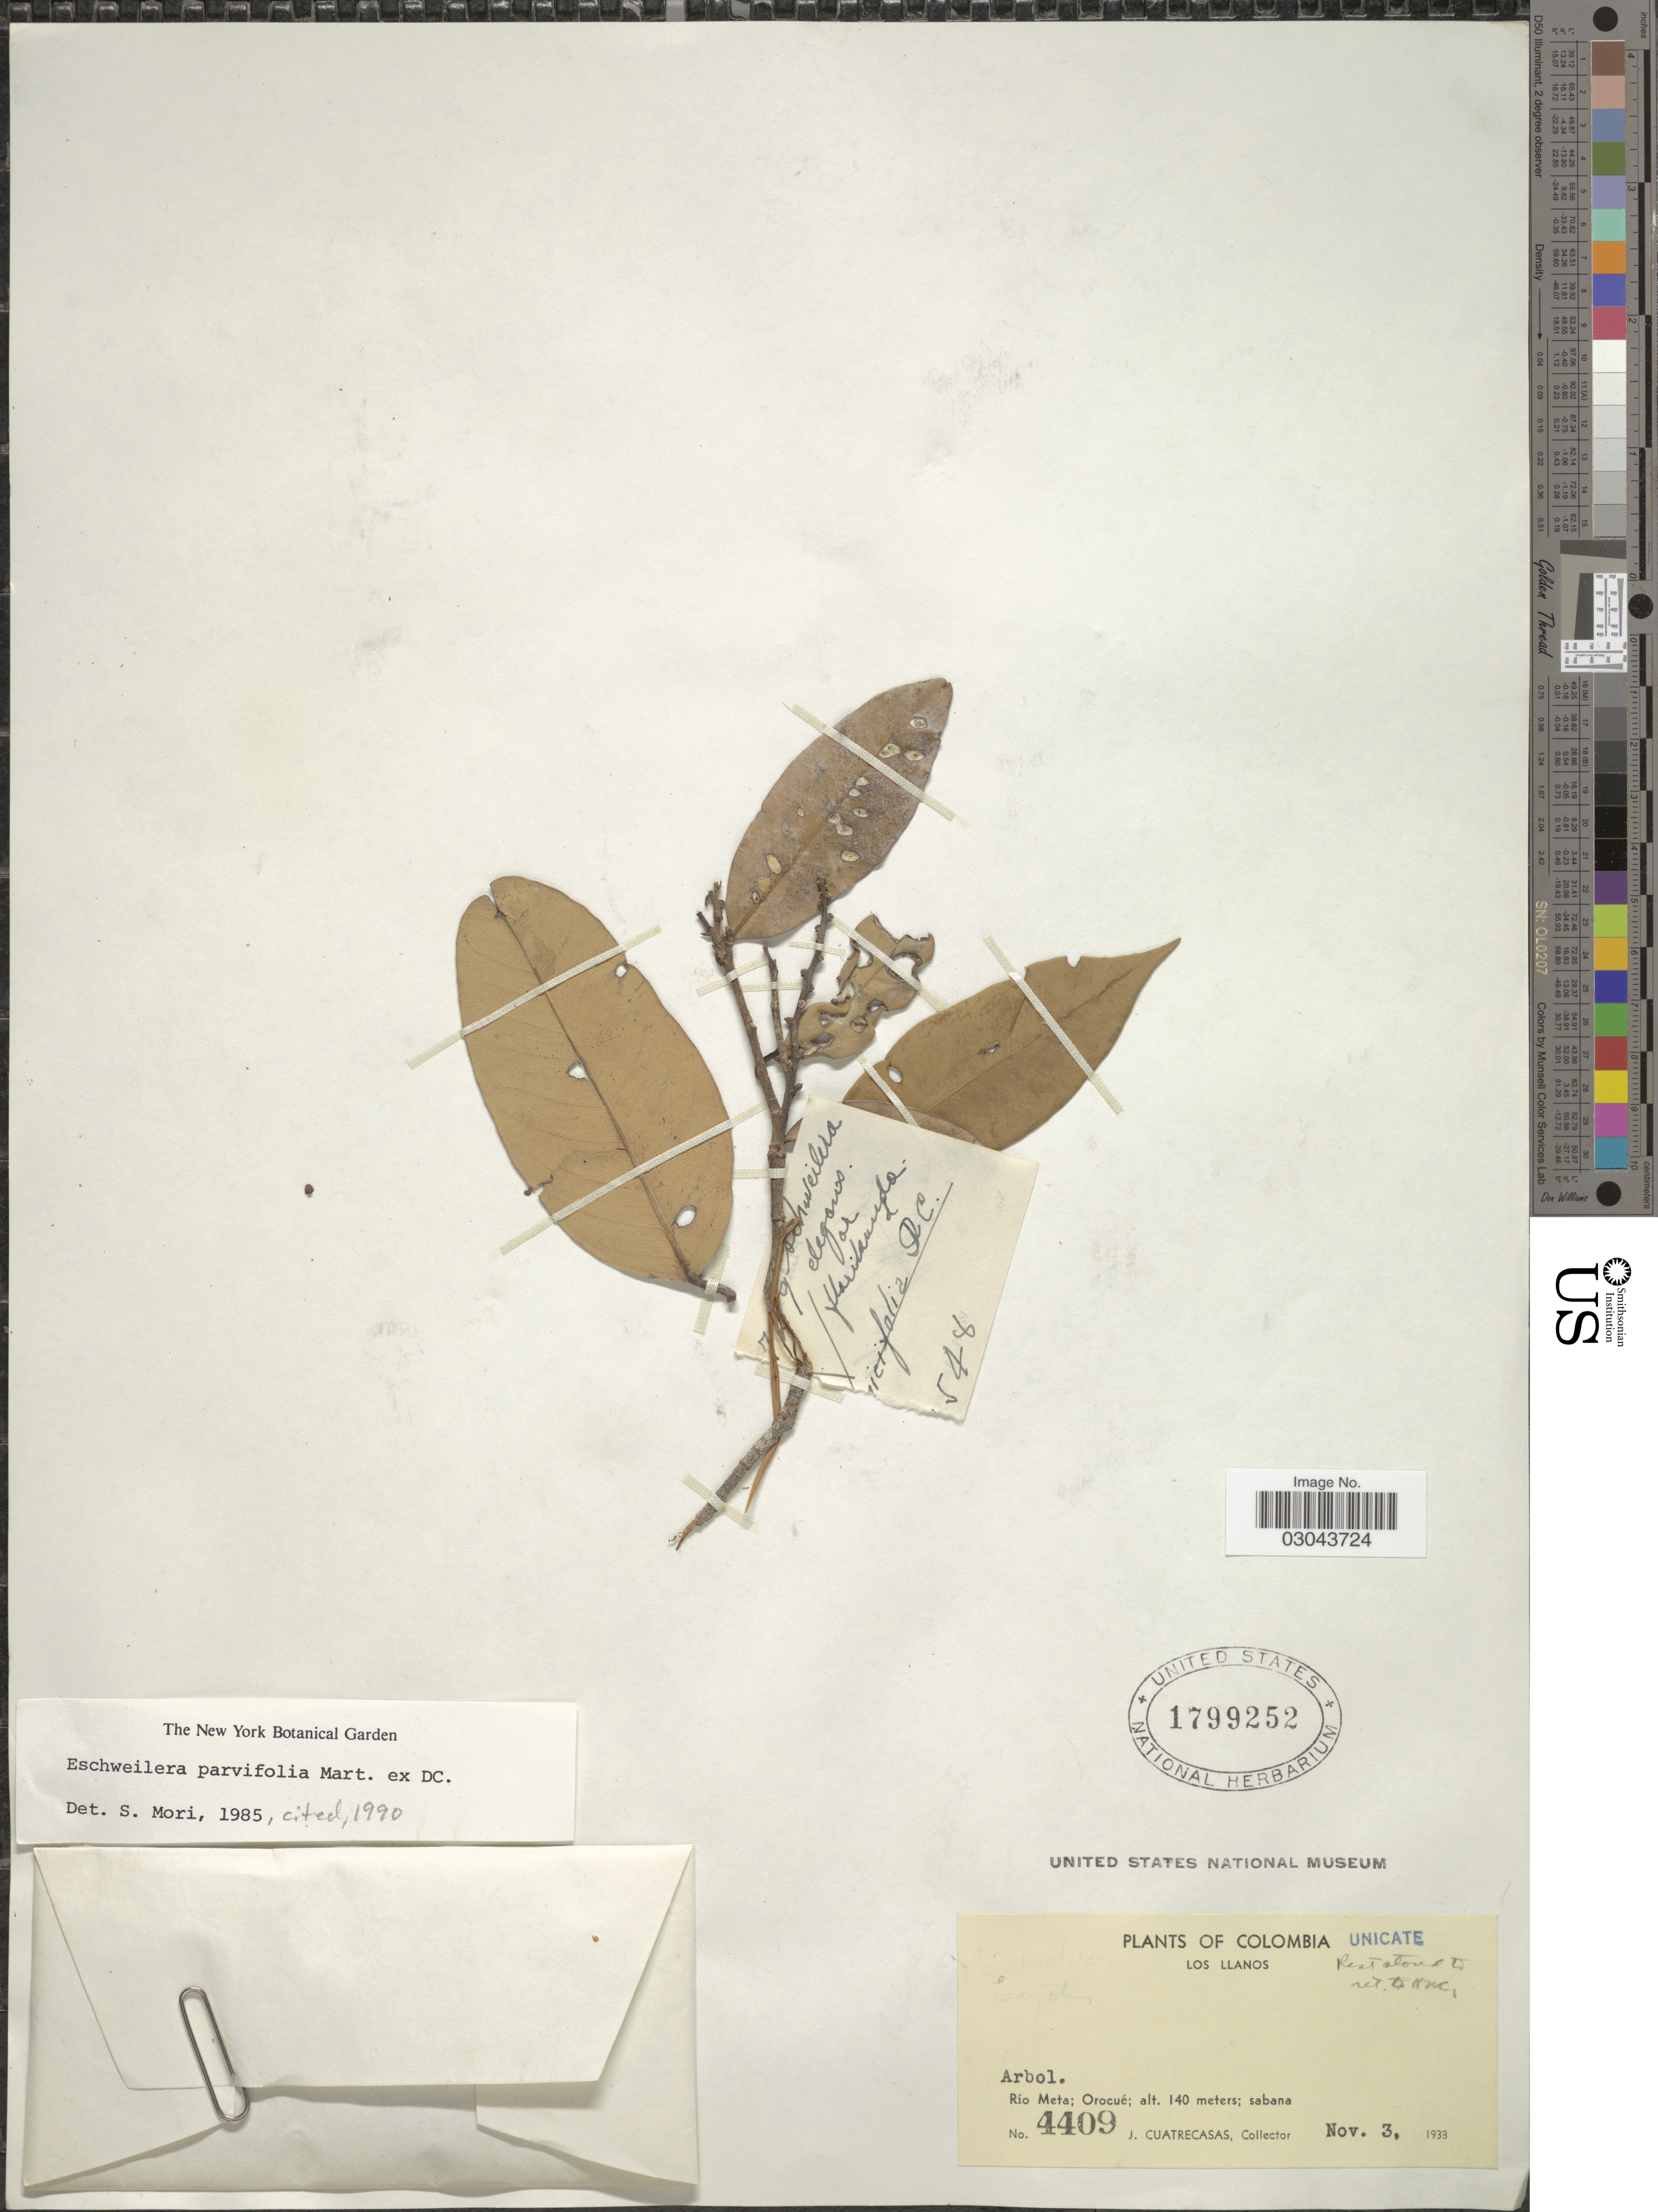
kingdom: Plantae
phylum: Tracheophyta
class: Magnoliopsida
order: Ericales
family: Lecythidaceae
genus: Eschweilera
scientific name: Eschweilera parviflora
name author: (Aubl.) Miers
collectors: J. Cuatrecasas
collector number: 4409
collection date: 1938-11-03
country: Colombia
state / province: Meta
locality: Los Llanos. Río Meta; Orocué.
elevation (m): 140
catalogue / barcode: US 1799252